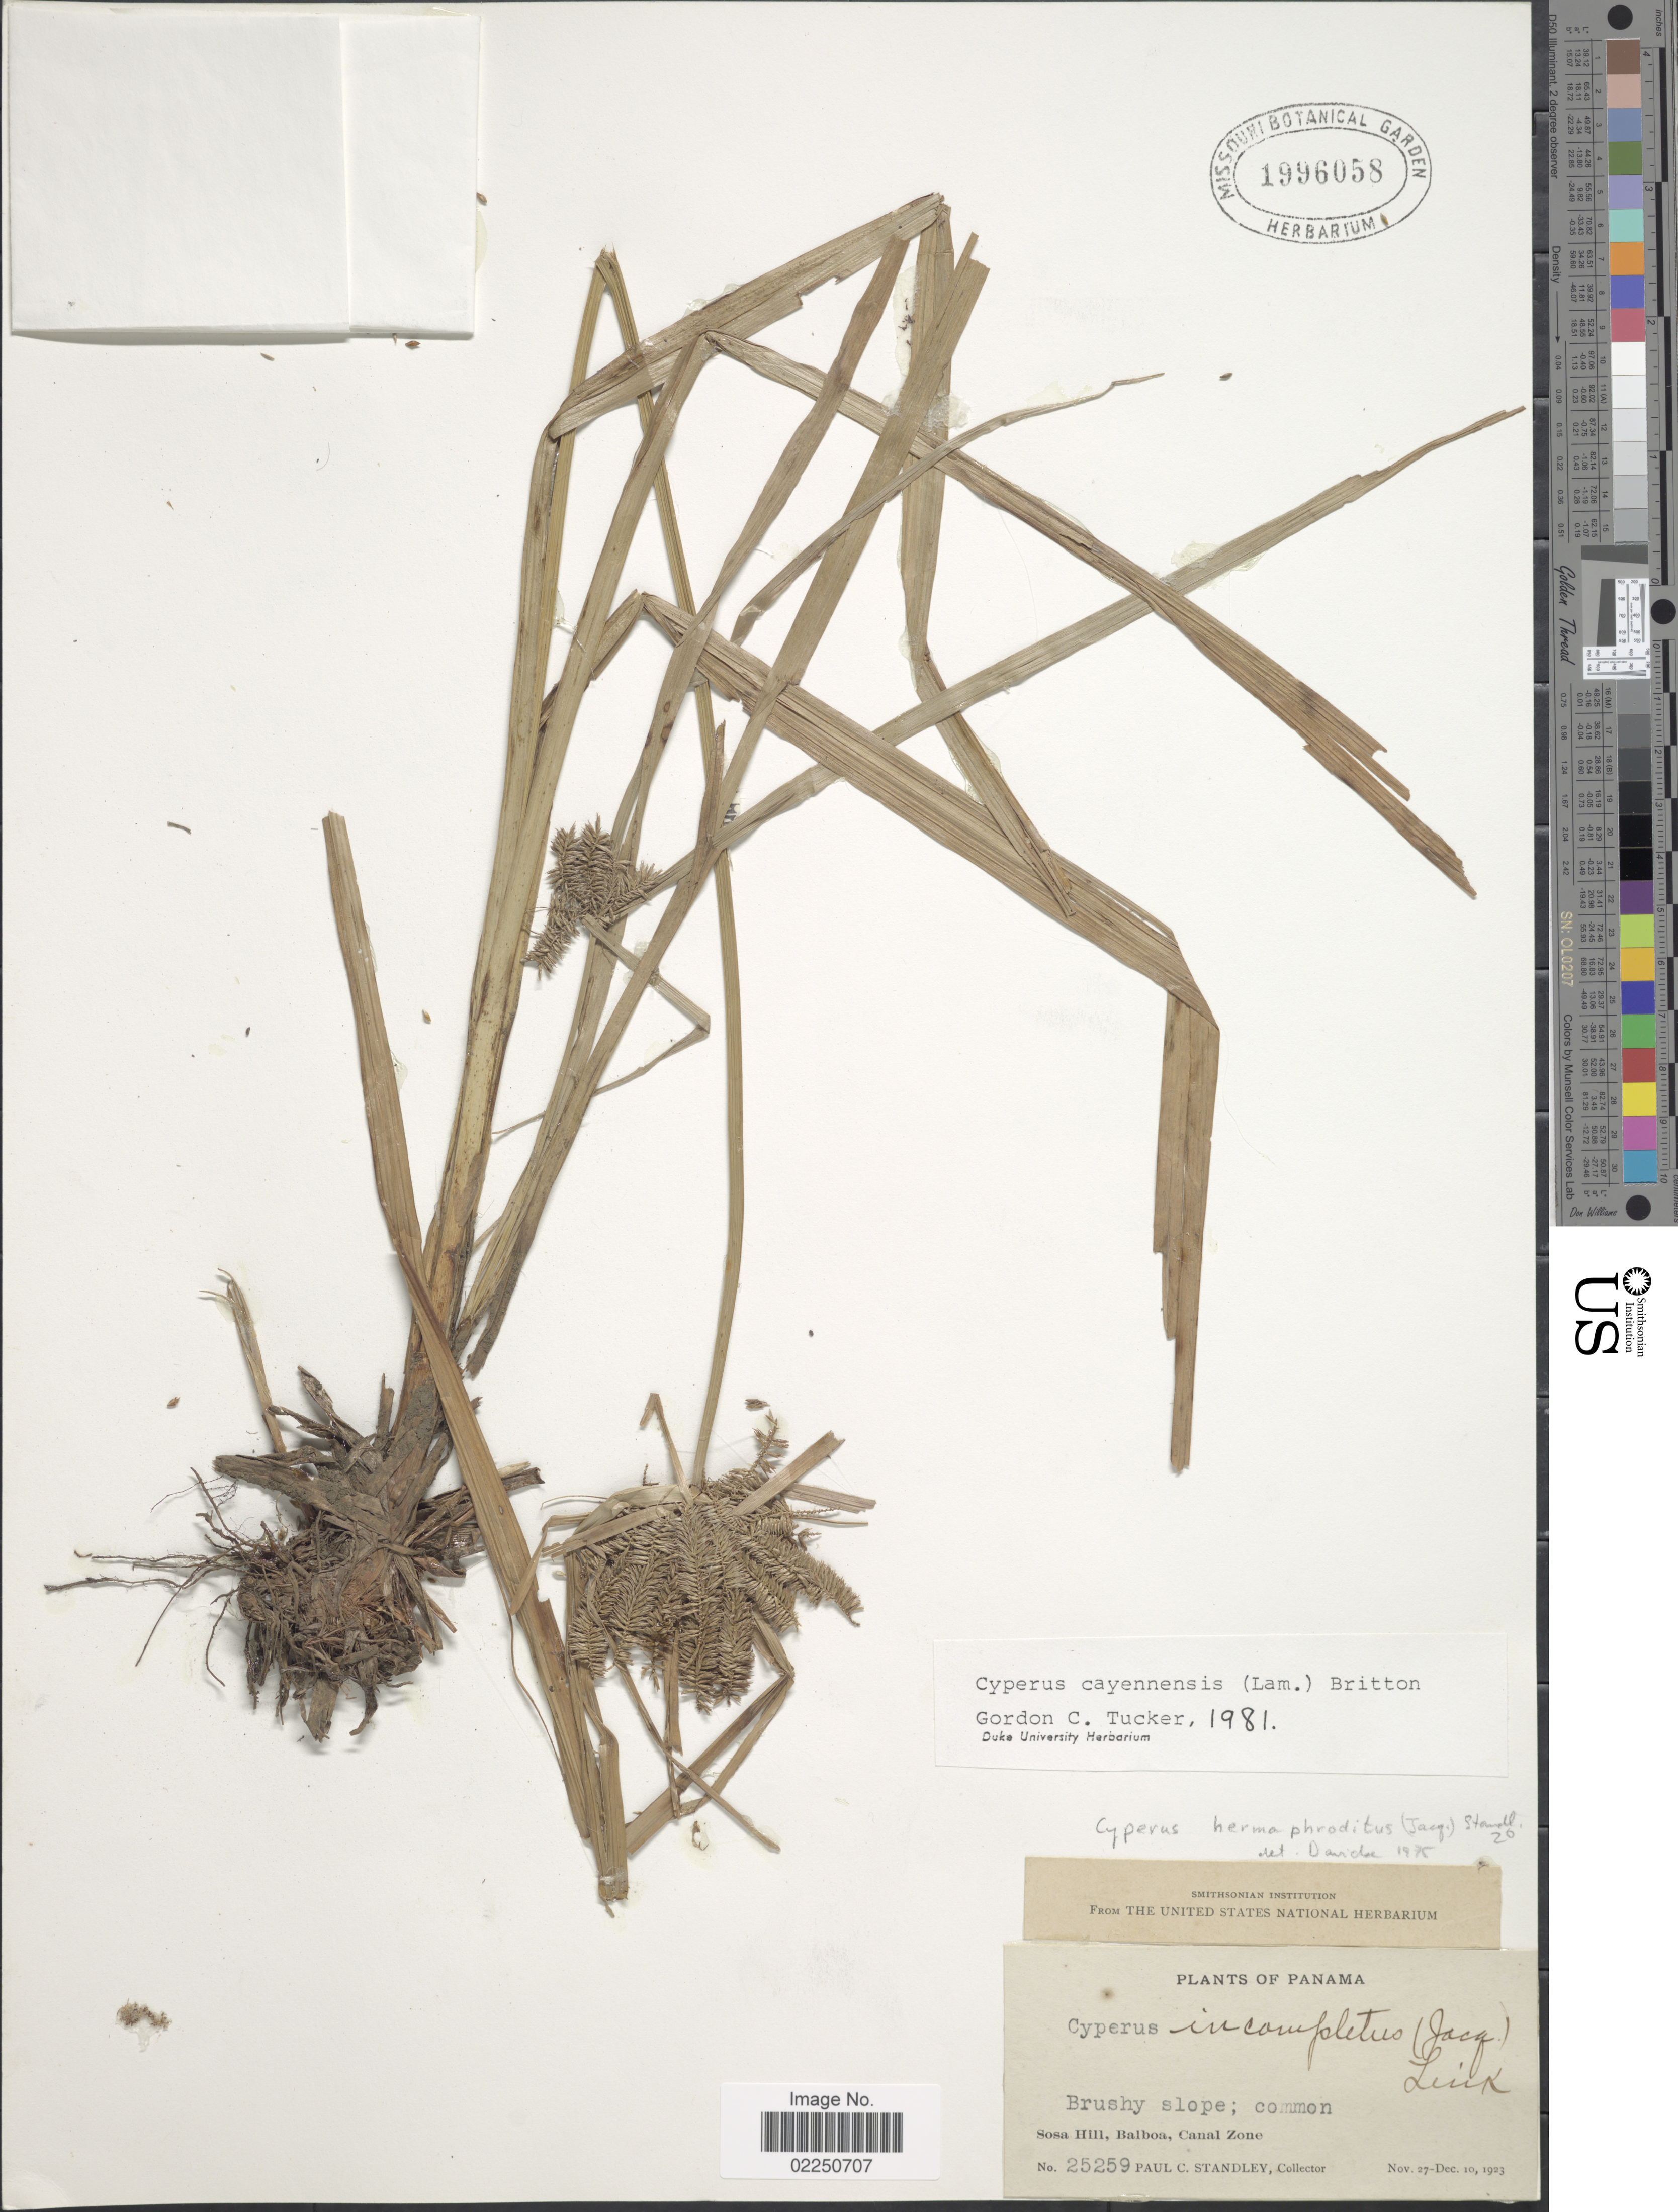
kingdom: Plantae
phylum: Tracheophyta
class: Liliopsida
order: Poales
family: Cyperaceae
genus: Cyperus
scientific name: Cyperus aggregatus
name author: (Willd.) Endl.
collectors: P. C. Standley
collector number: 25259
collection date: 1923-11-27/1923-12-10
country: Panama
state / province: Colón / Panamá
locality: Sosa Hill, Canal Zone